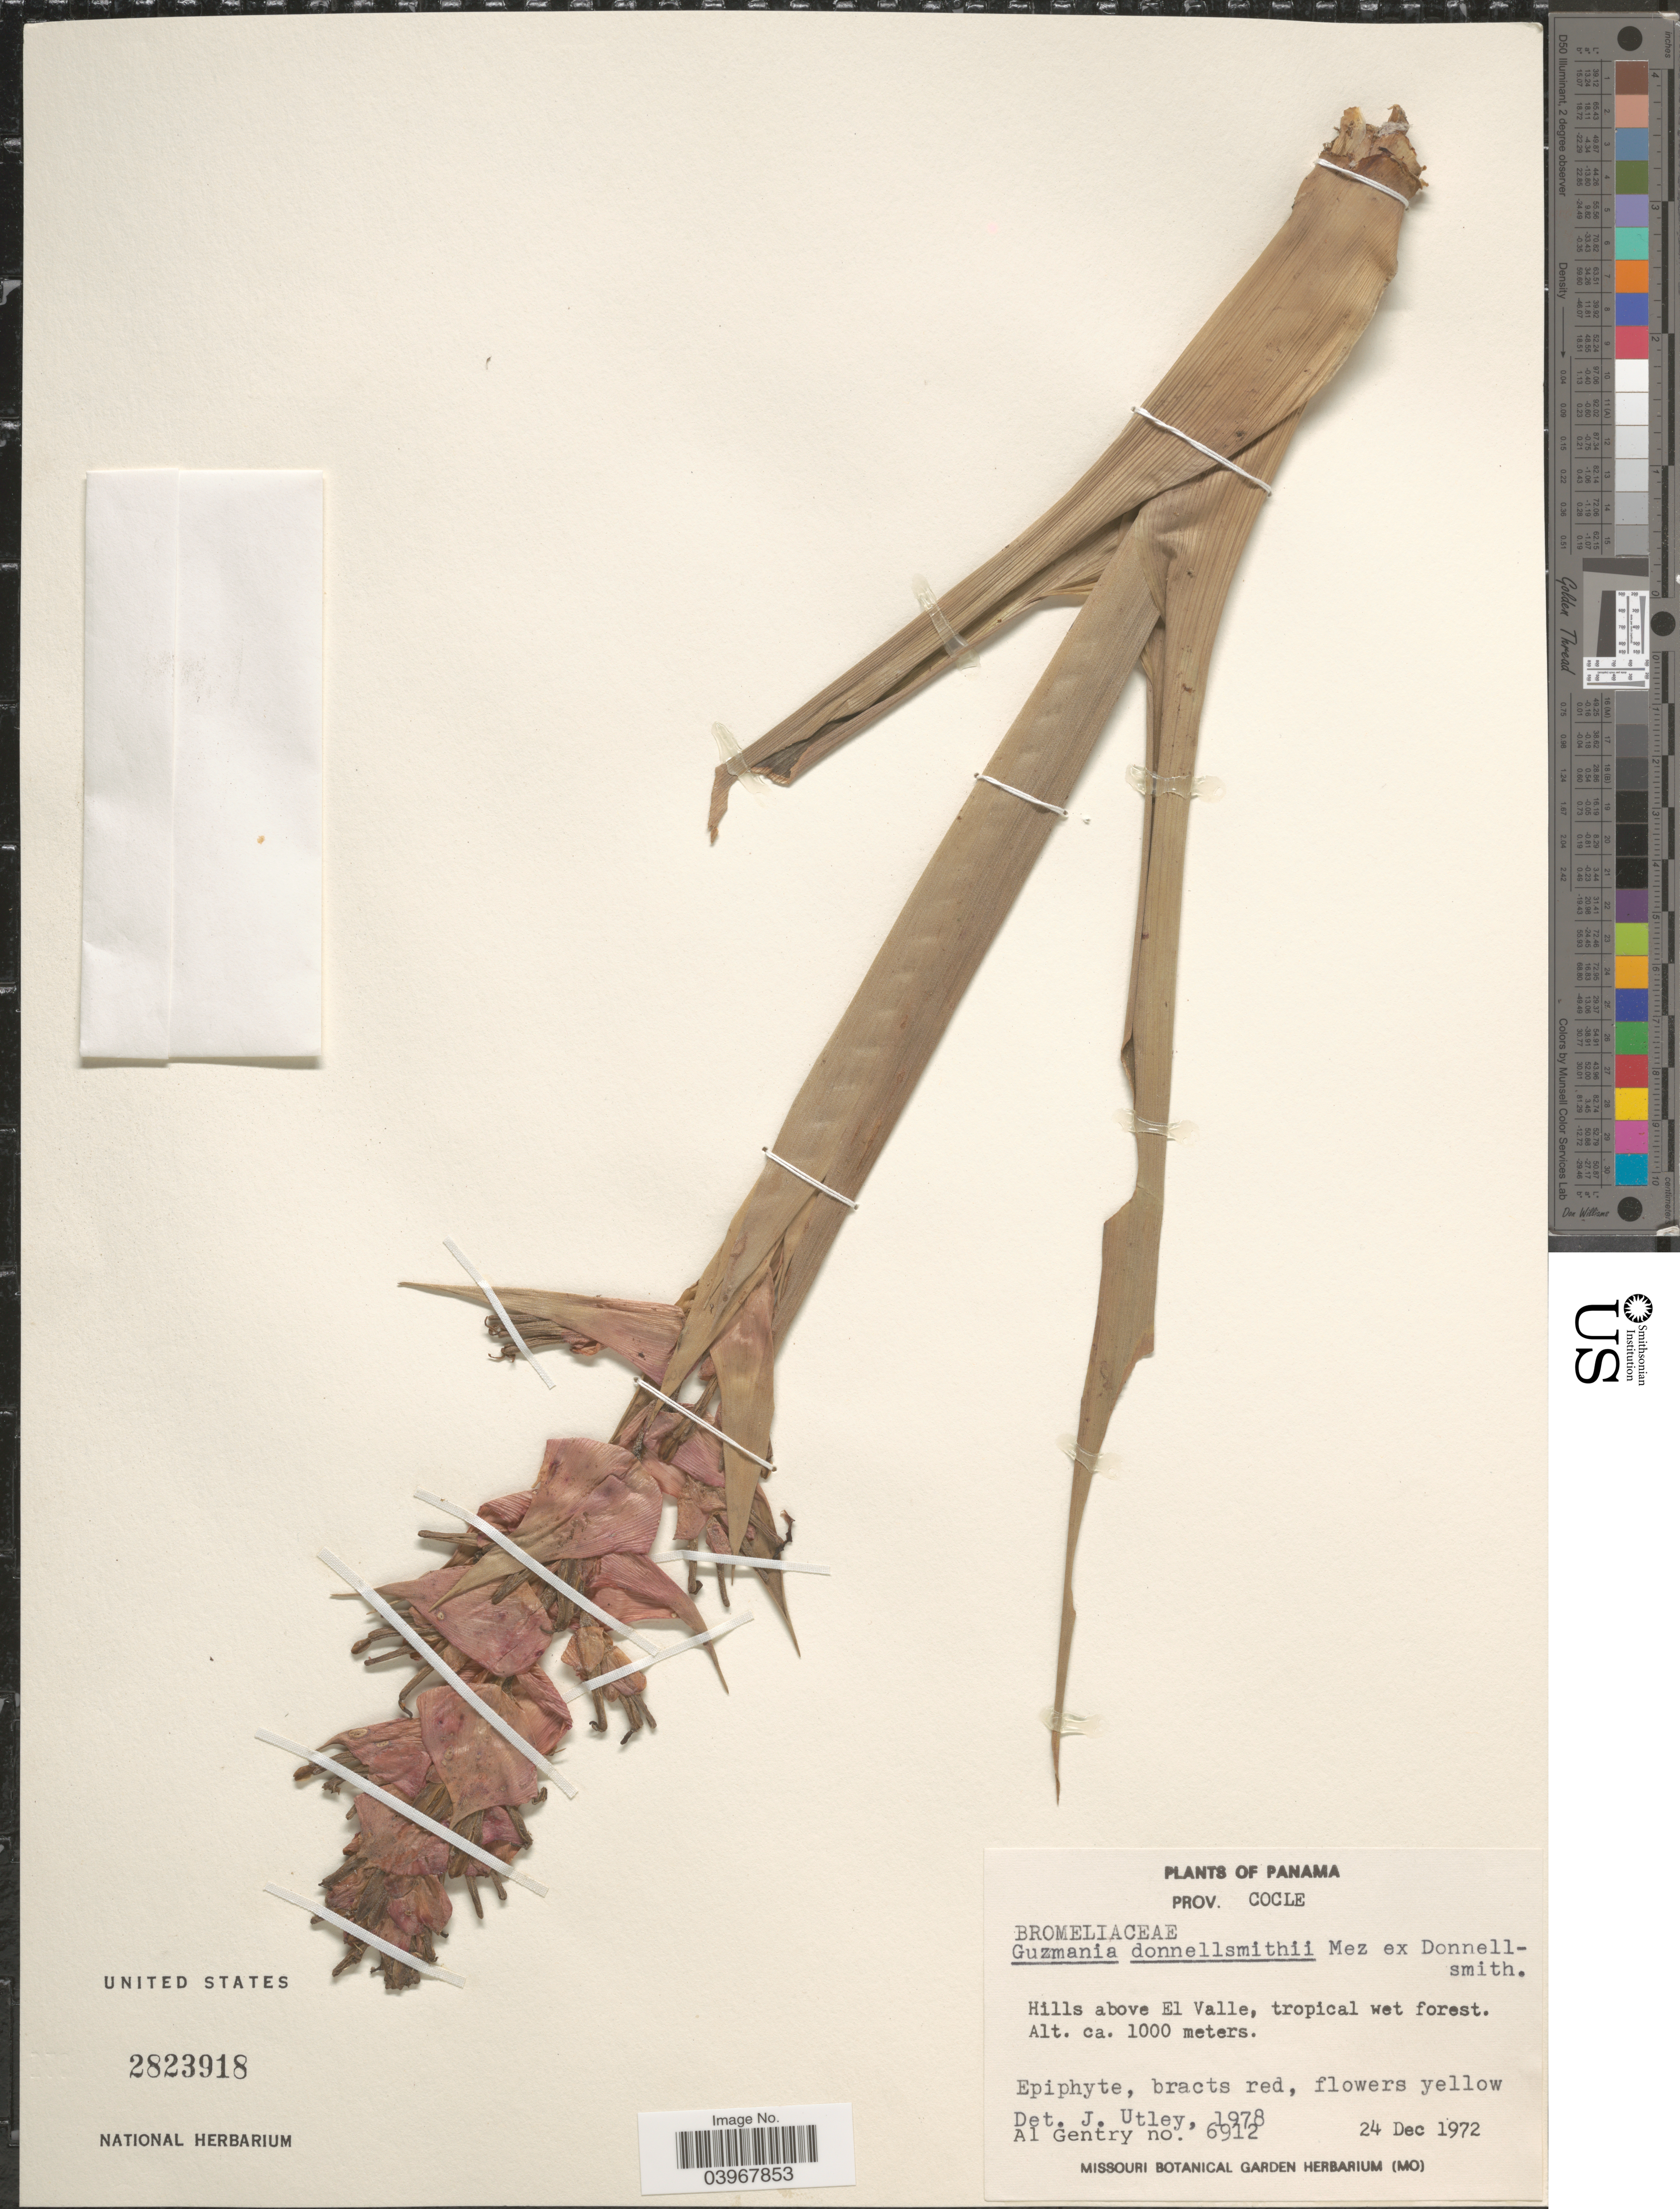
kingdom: Plantae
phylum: Tracheophyta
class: Liliopsida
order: Poales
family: Bromeliaceae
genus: Guzmania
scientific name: Guzmania donnellsmithii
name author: Mez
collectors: A. H. Gentry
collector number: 6912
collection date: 1972-12-24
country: Panama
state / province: Cocle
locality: Hills above El Valle.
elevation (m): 1000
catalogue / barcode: US 2823918